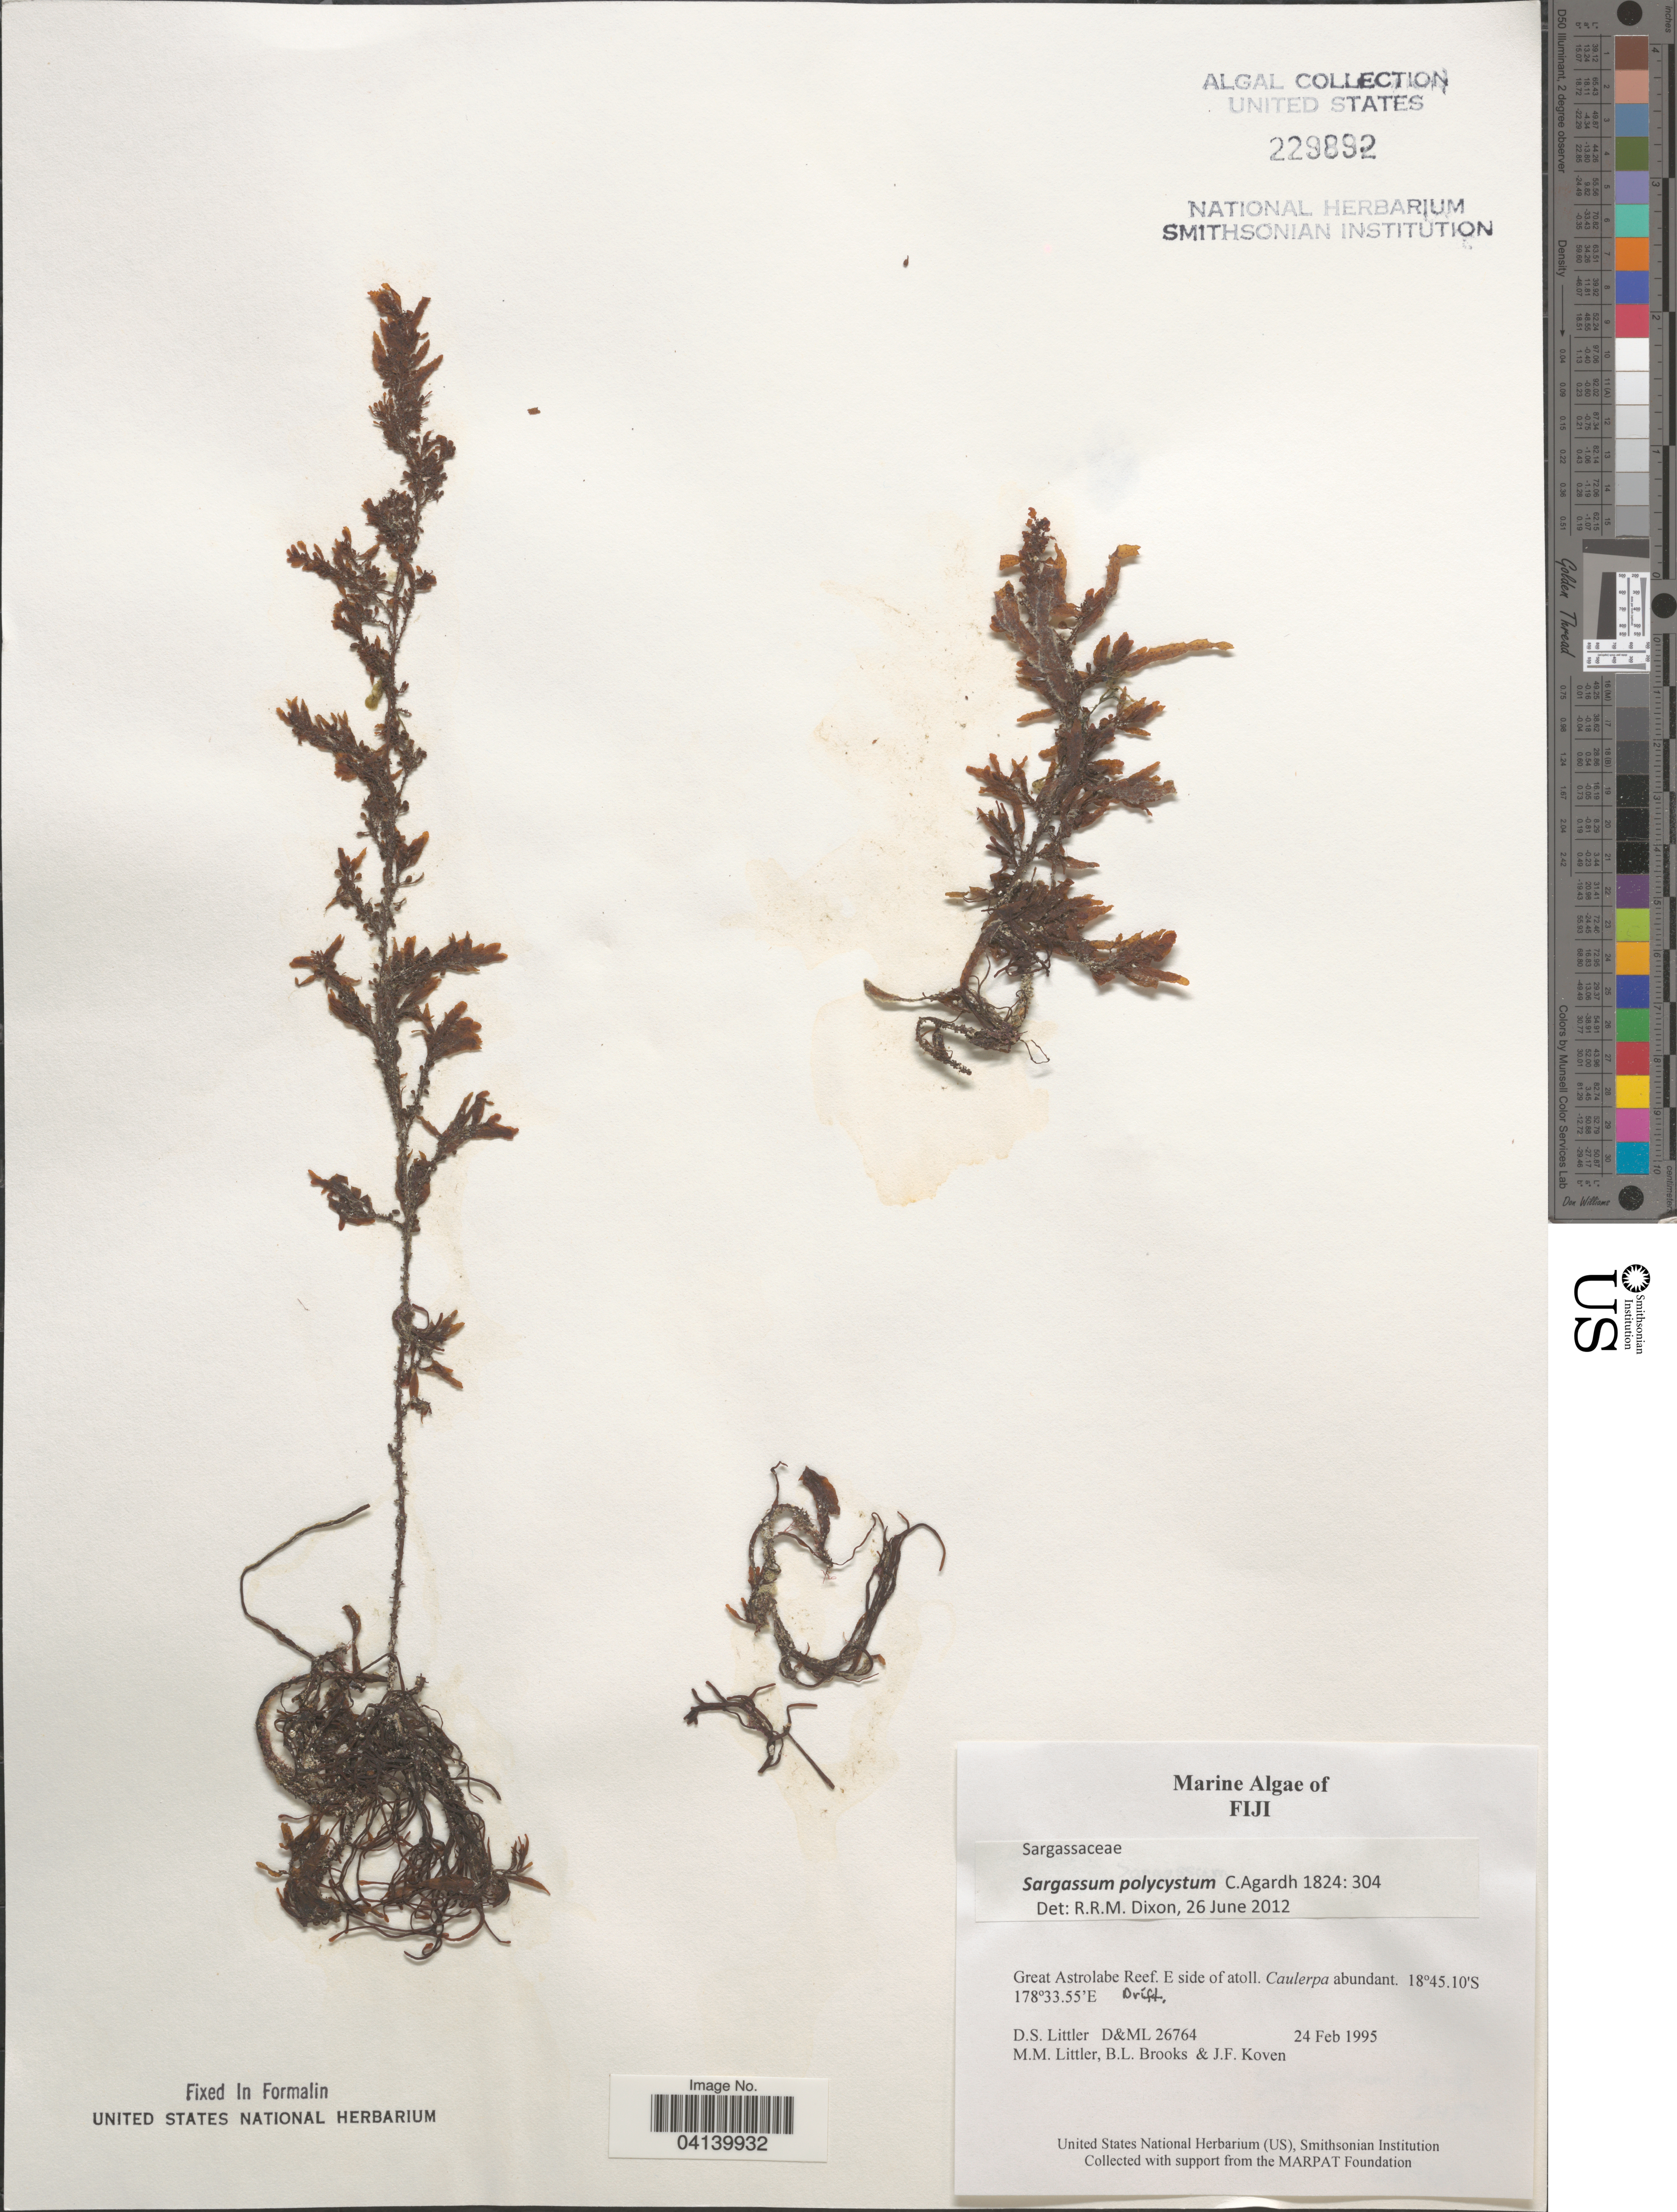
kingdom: Chromista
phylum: Ochrophyta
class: Phaeophyceae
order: Fucales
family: Sargassaceae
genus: Sargassum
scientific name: Sargassum polycystum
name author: C. Agardh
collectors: D. S. Littler, B. Brooks & J. Koven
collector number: D&ML 26764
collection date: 1995-02-24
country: Fiji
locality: Great Astrolabe Reef. E side of atoll.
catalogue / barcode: US 229892